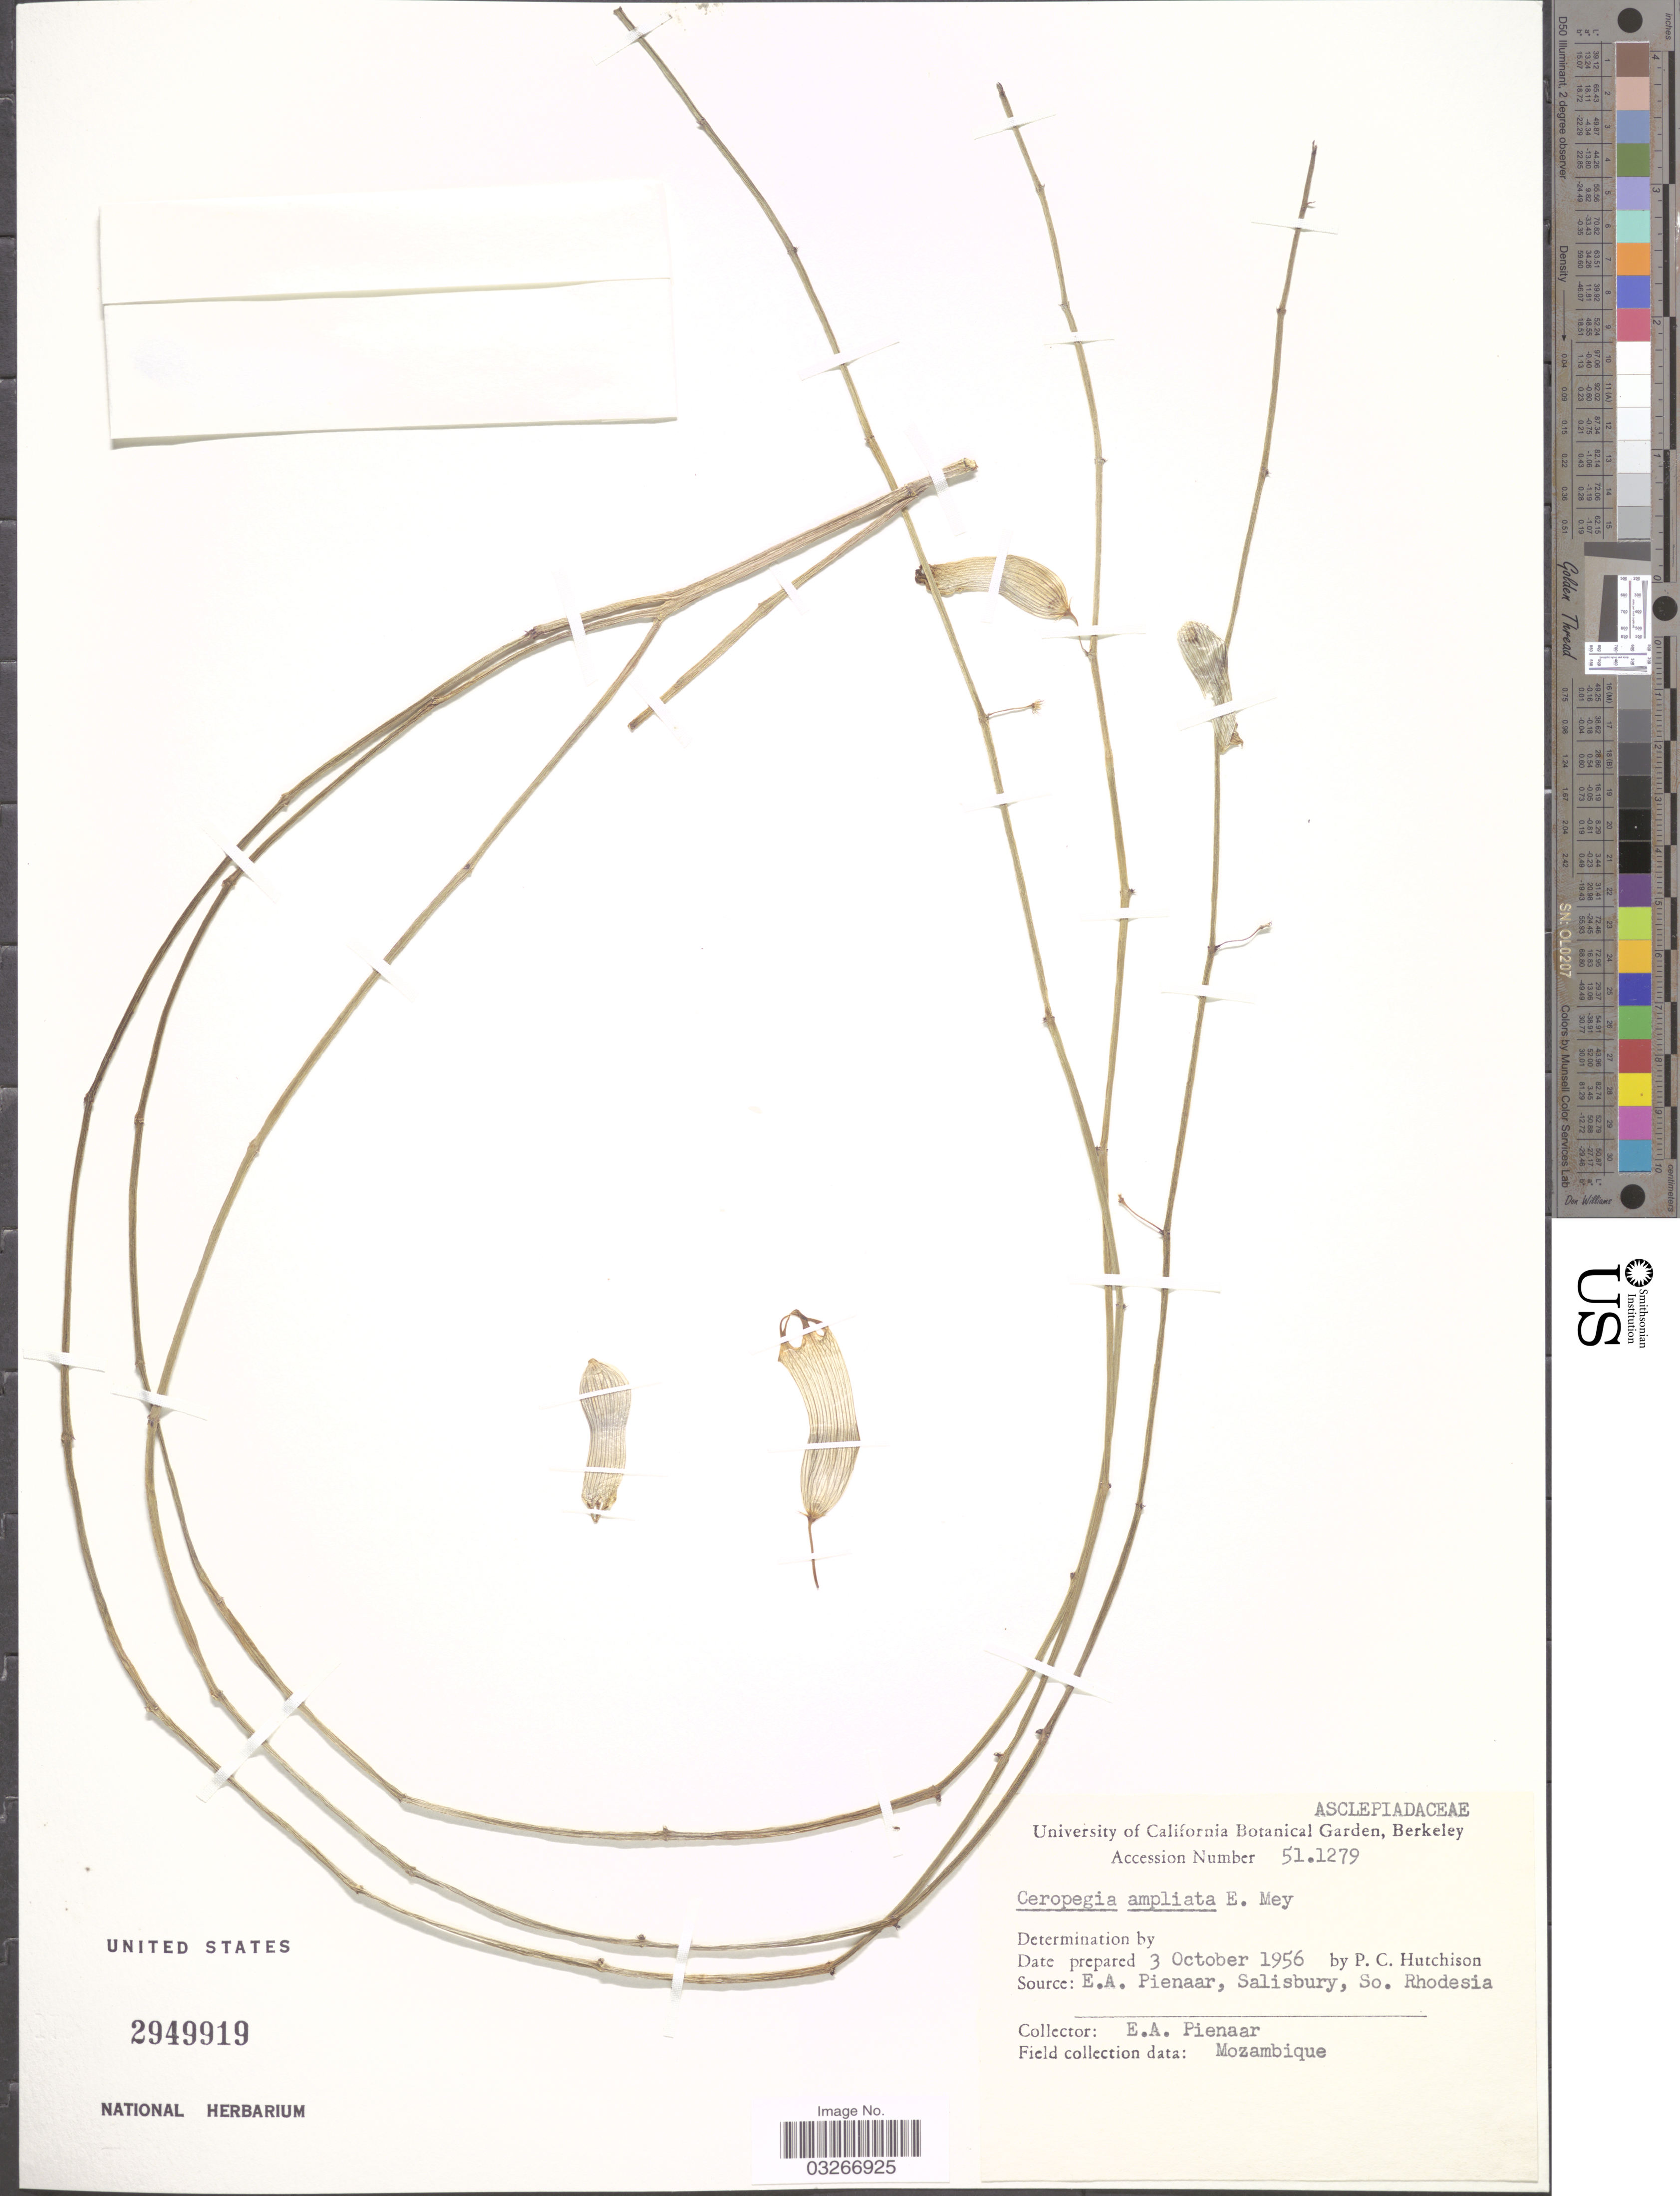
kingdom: Plantae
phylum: Tracheophyta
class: Magnoliopsida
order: Gentianales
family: Apocynaceae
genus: Ceropegia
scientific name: Ceropegia ampliata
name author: E. Mey.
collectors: P. C. Hutchison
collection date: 1956-10-03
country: United States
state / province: California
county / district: Alameda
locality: University of California Botanical Garden, Berkeley.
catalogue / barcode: US 2949919